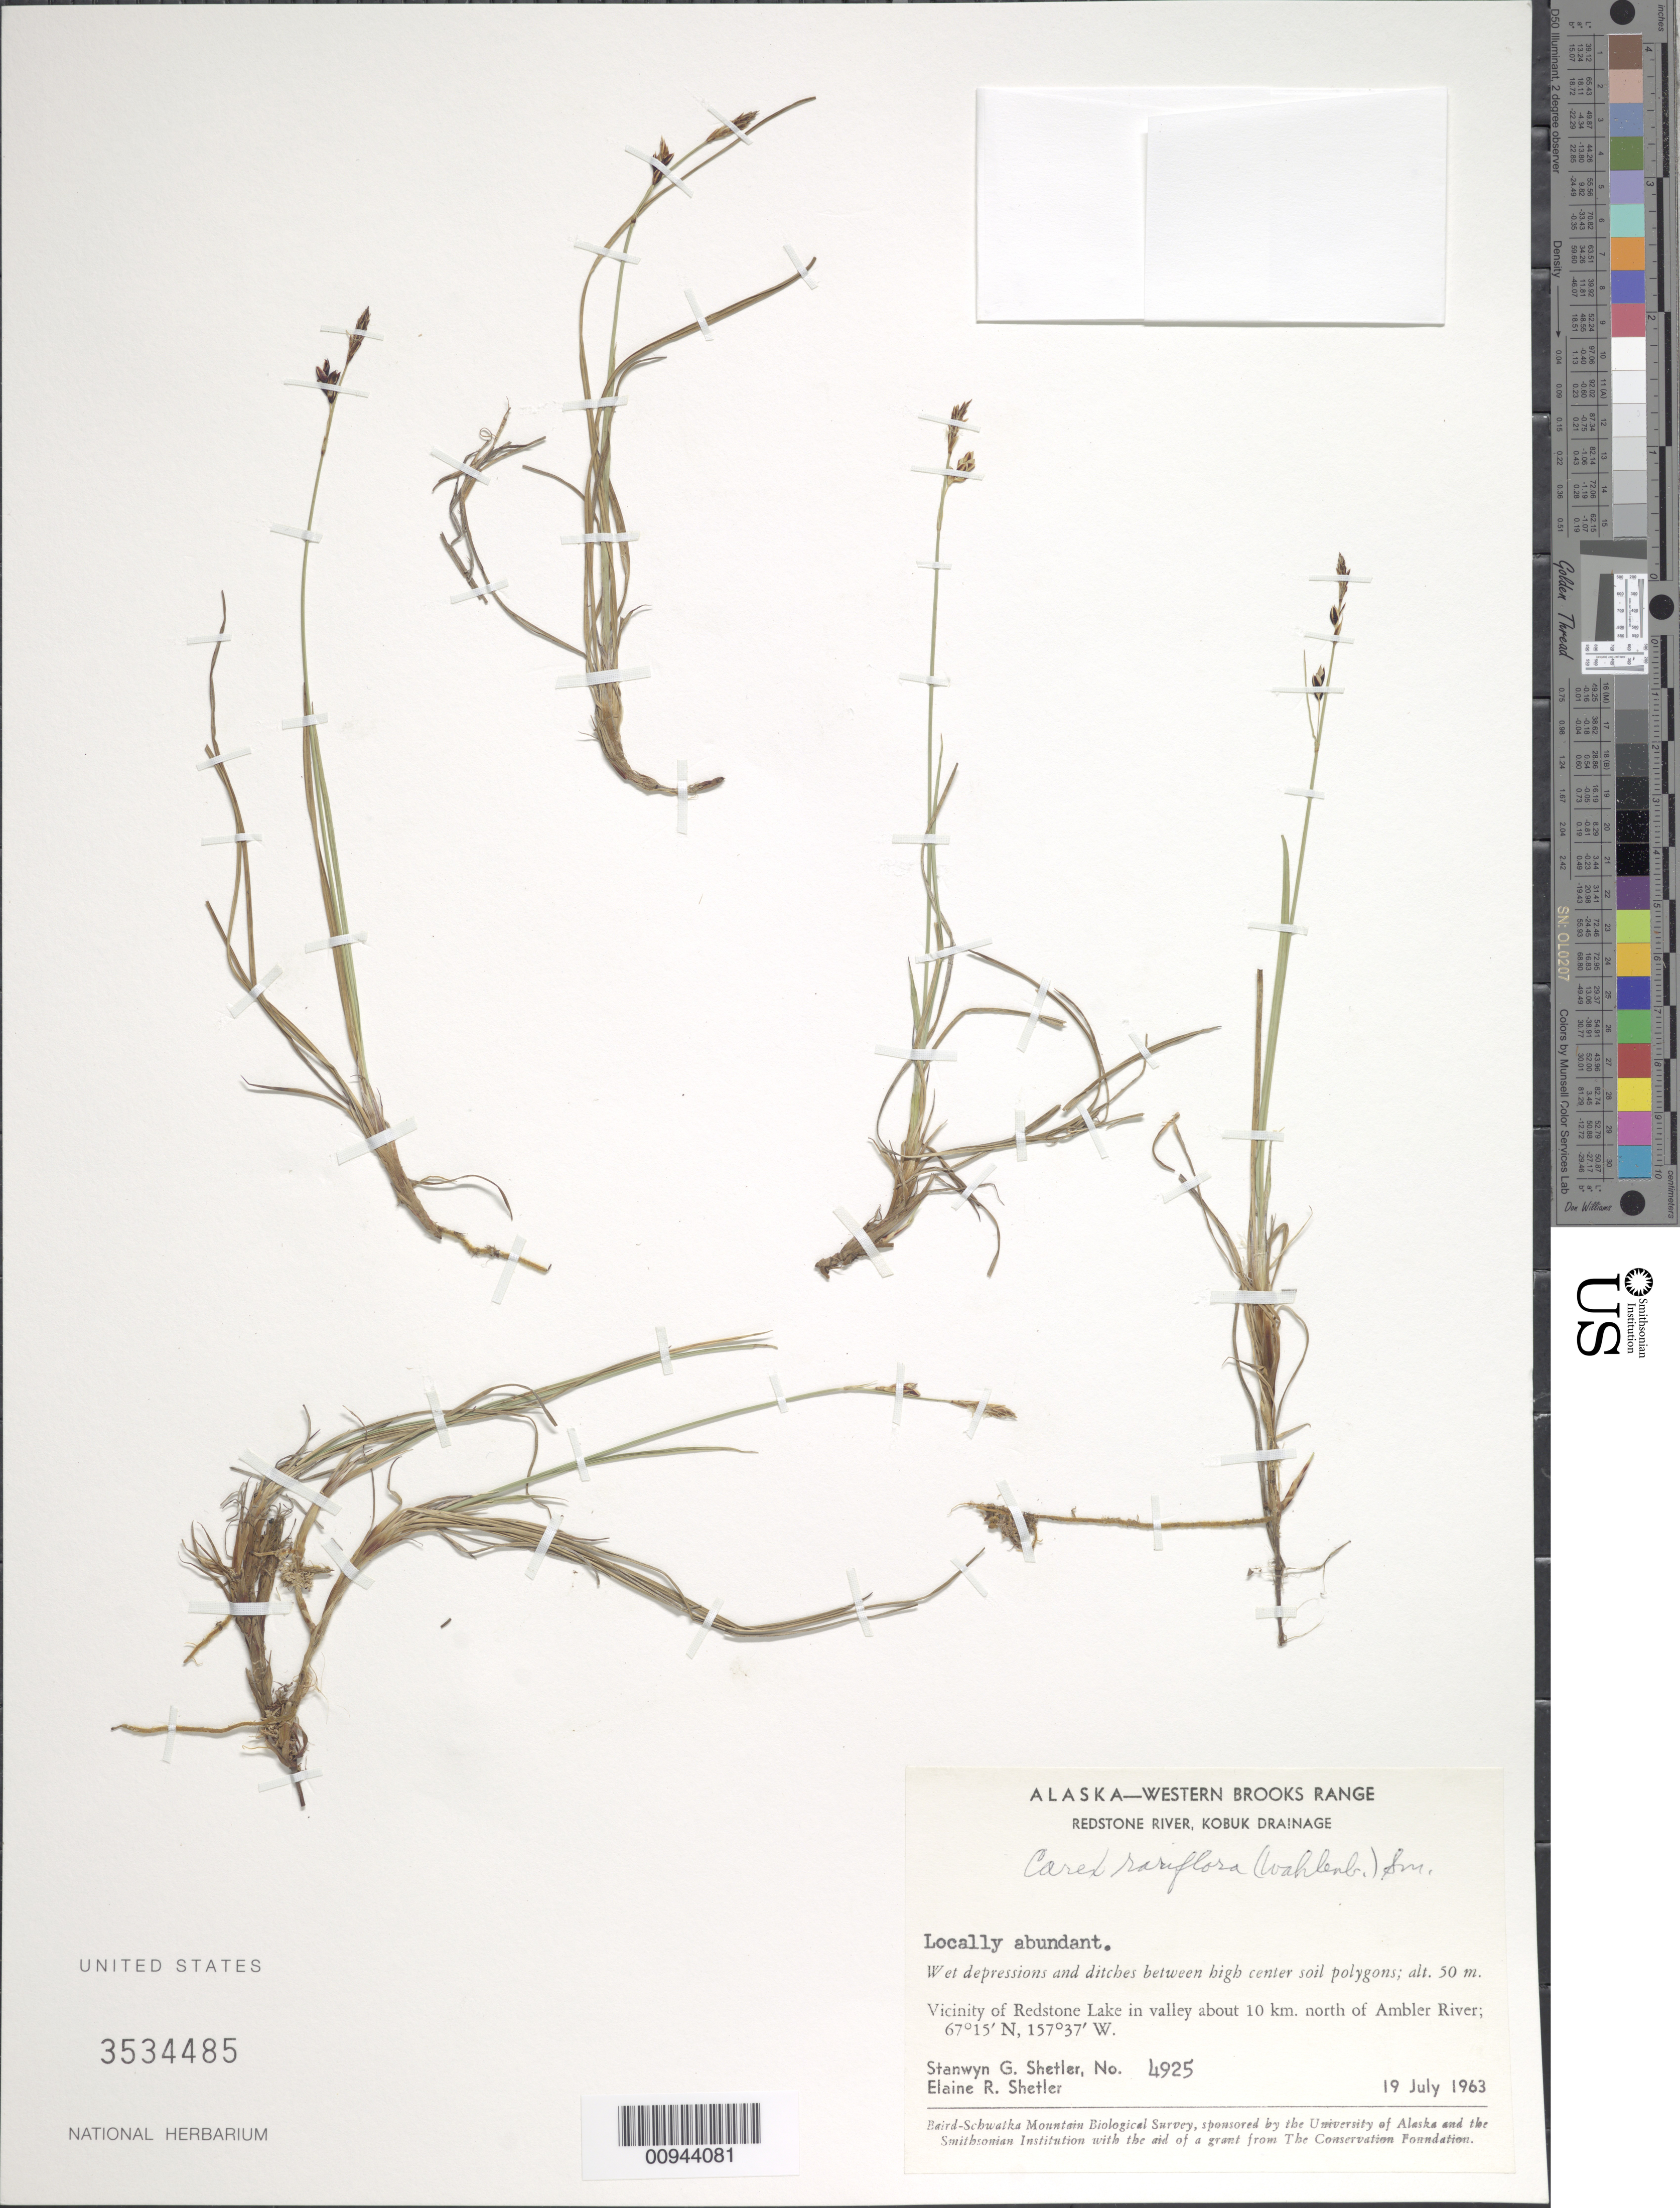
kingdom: Plantae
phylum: Tracheophyta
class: Liliopsida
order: Poales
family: Cyperaceae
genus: Carex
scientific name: Carex rariflora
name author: (Wahlenb.) Sm.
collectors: S. Shetler & E. R. Shetler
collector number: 4925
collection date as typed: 19 Jul 1963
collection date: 1963-07-19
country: United States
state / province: Alaska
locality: Vicinity of Redstone Lake in valley about 10 km. north of Ambler River. Western Brooks Range, Redstone River, Kobuk Drainage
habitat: Wet depressions and ditches between high center soil polygons.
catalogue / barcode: US 3534485